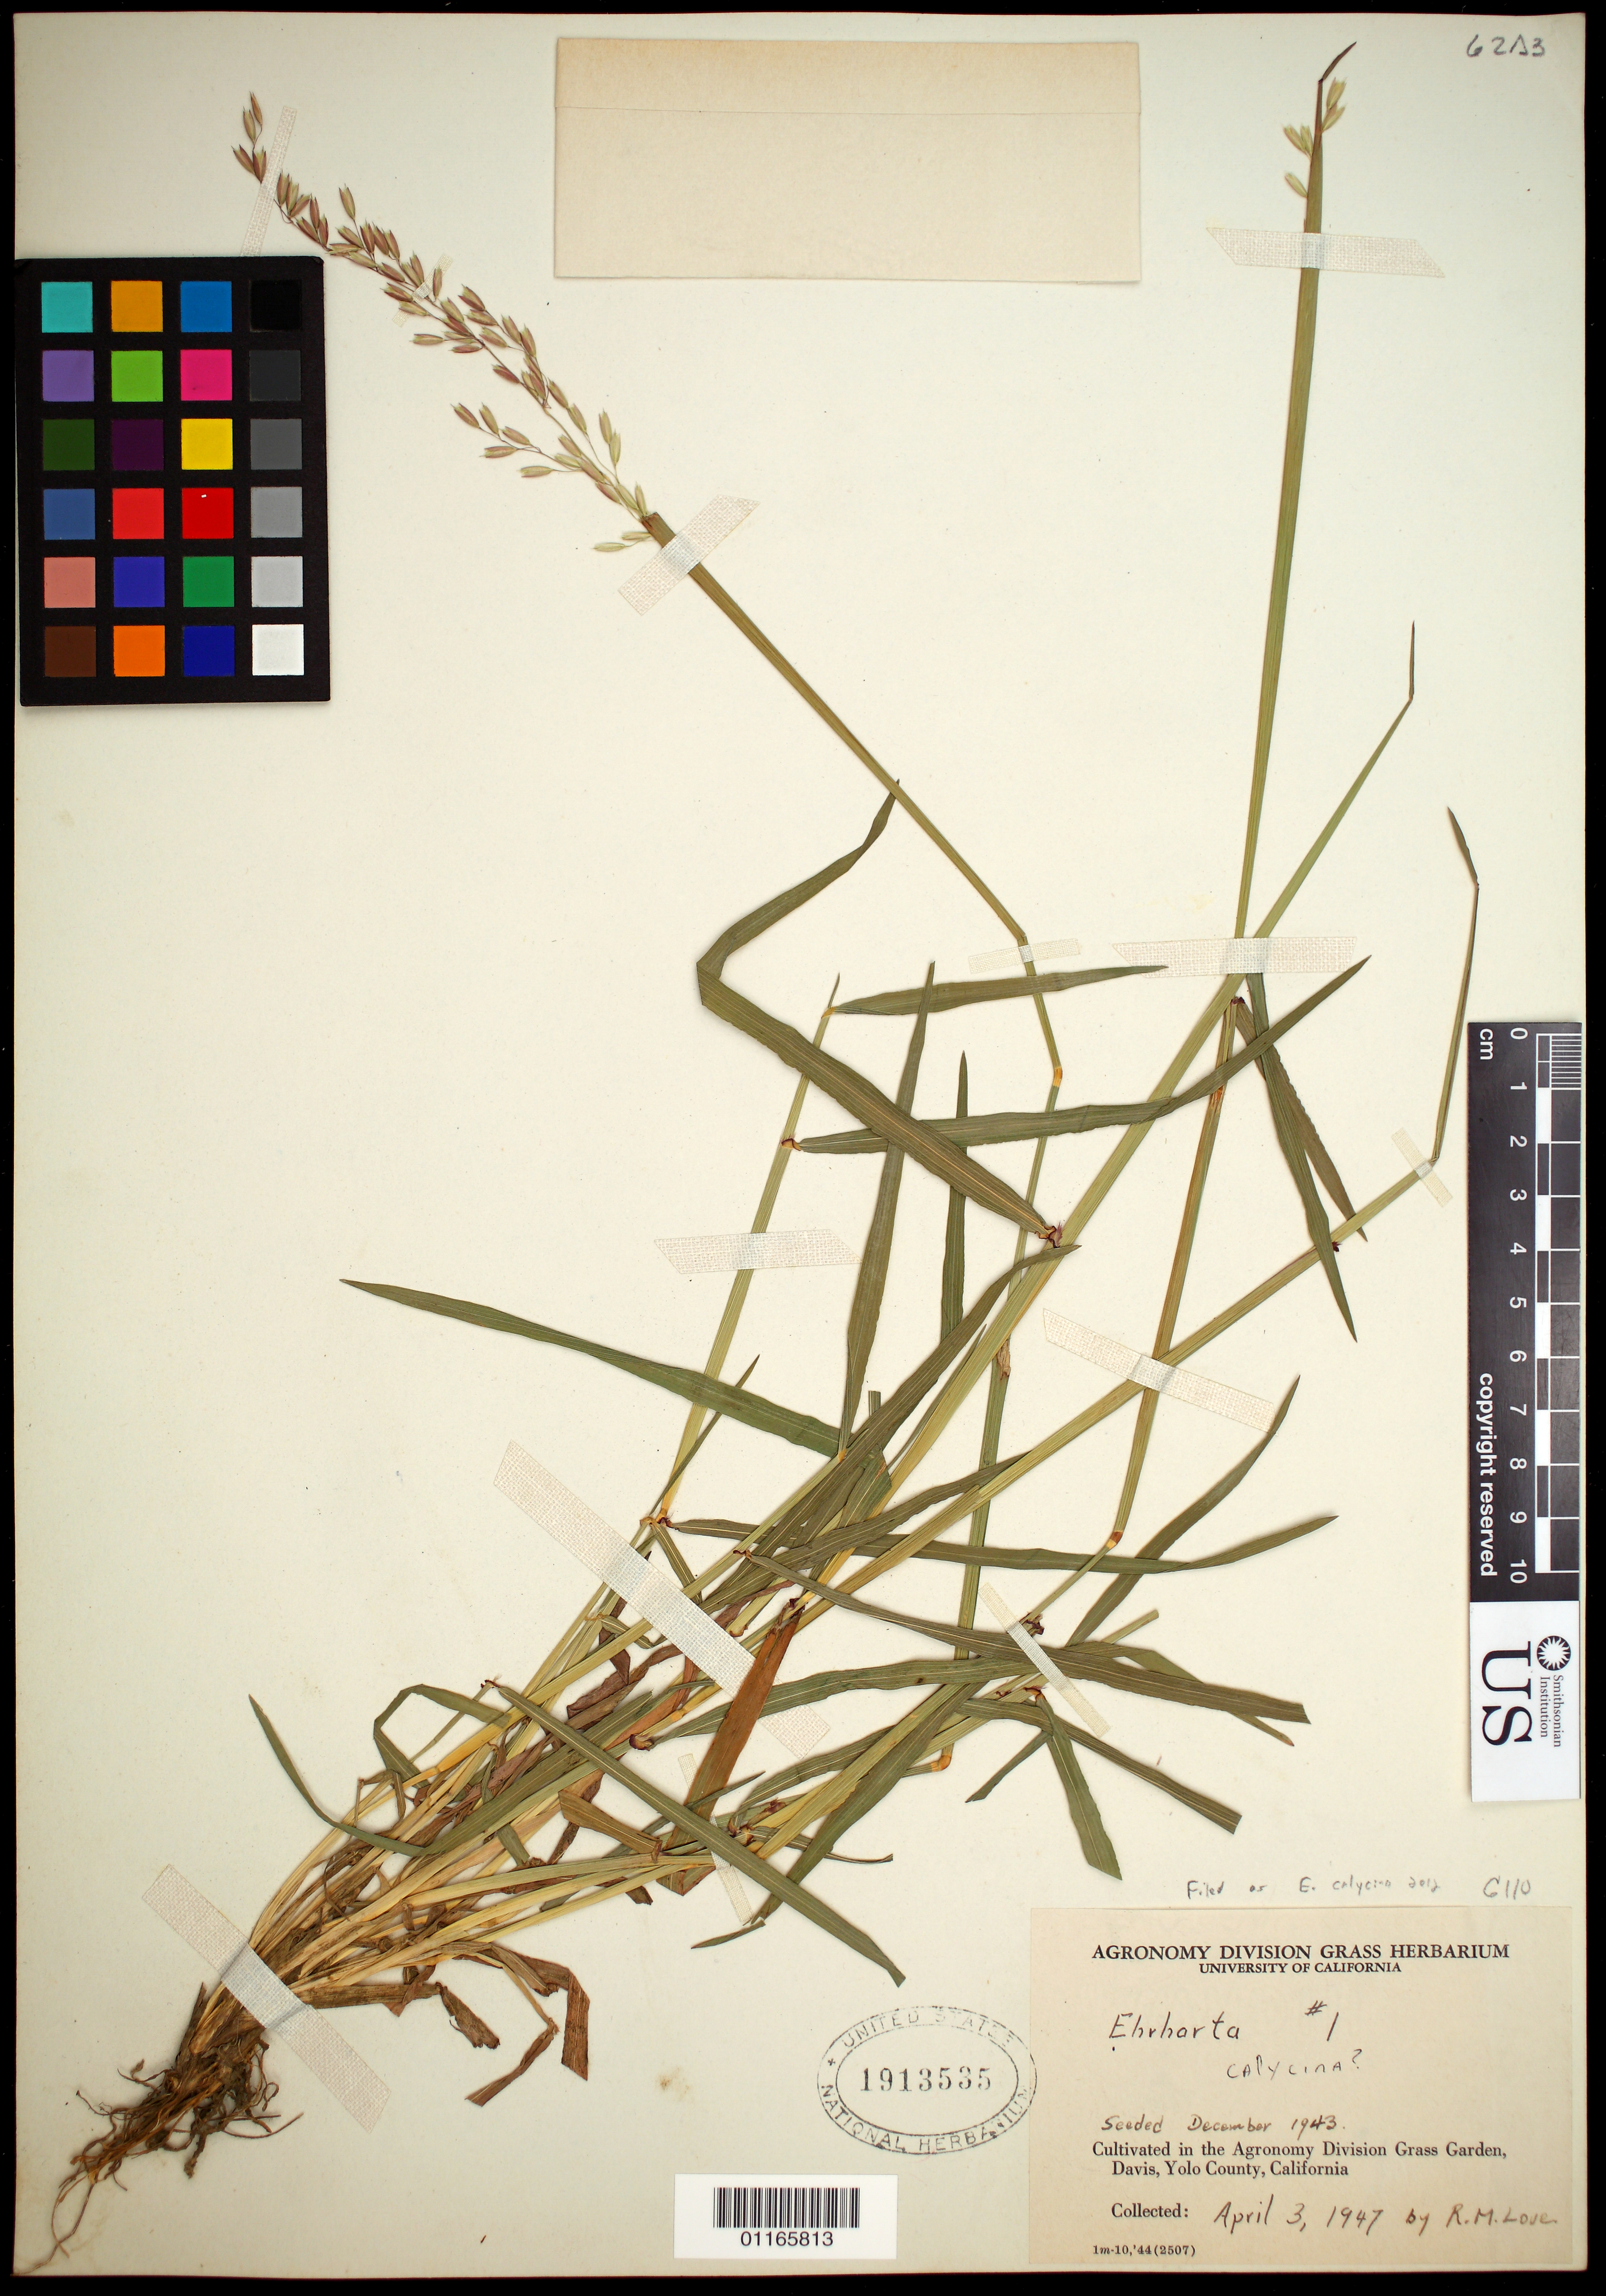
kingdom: Plantae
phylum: Tracheophyta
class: Liliopsida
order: Poales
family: Poaceae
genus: Ehrharta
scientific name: Ehrharta calycina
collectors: R. M. Love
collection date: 1947-04-03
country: United States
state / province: California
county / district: Yolo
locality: Cultivated in the Agronomy Division Grass Garden, Davis.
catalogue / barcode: US 1913535